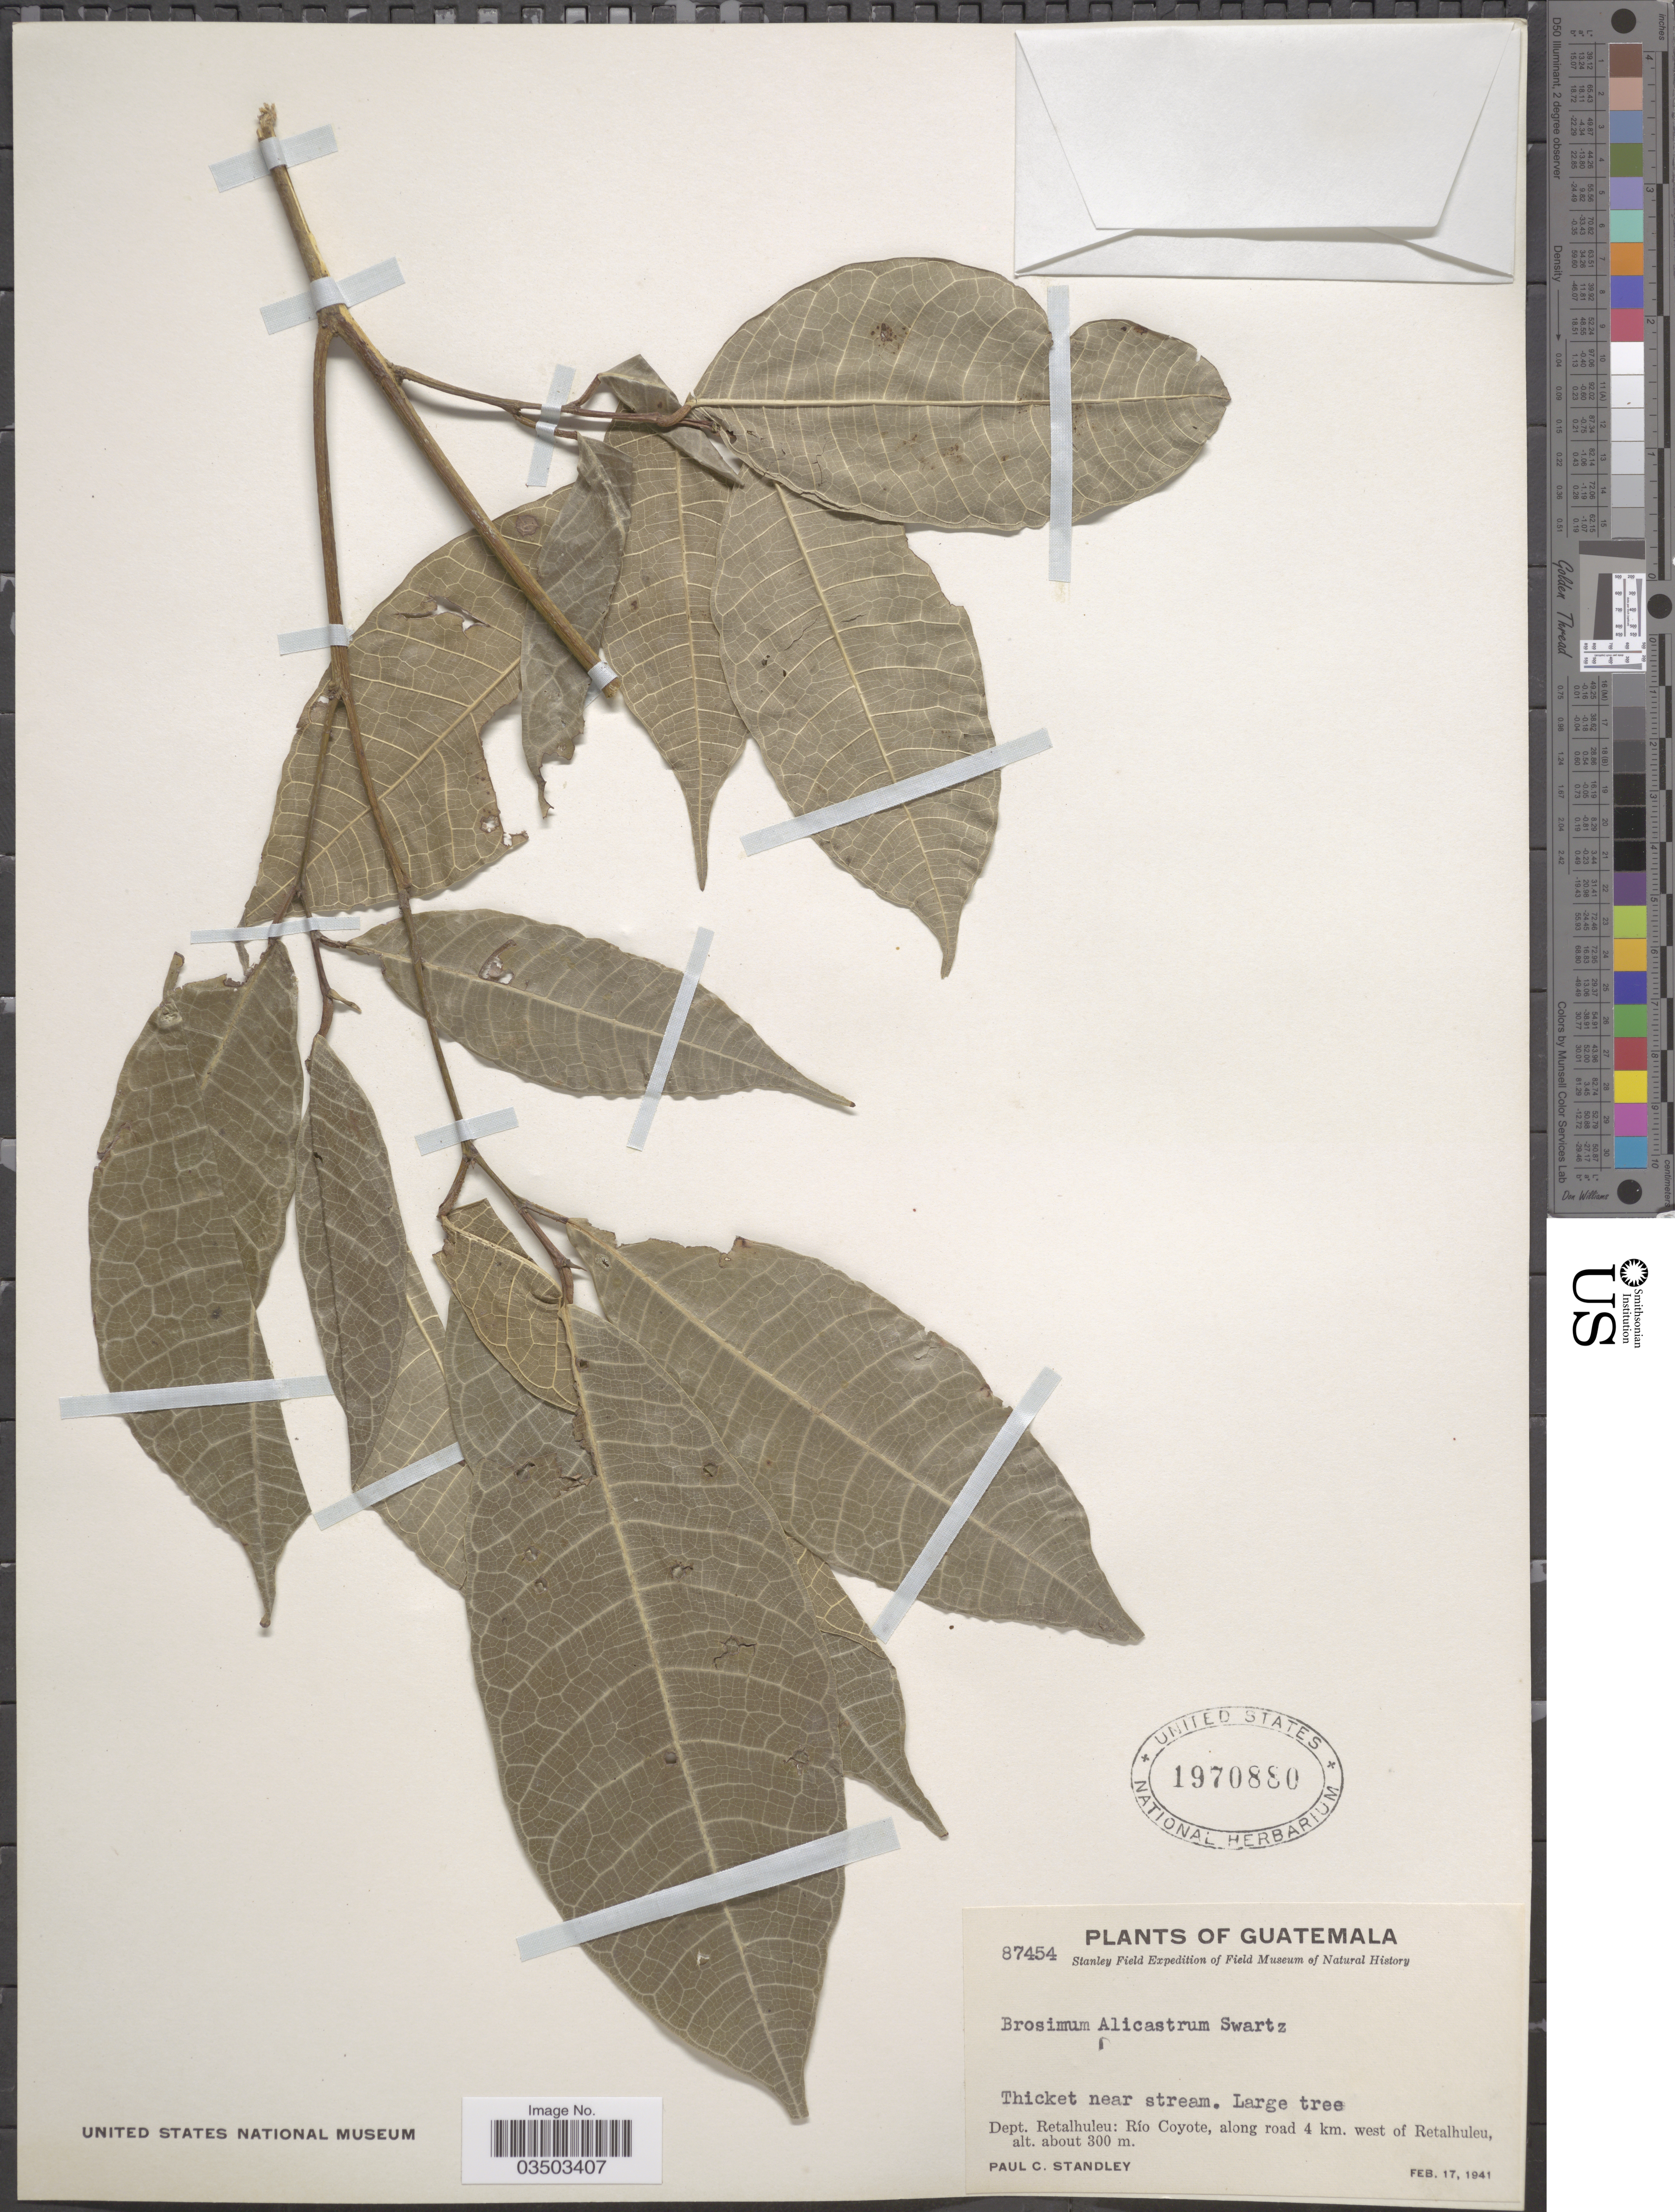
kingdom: Plantae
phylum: Tracheophyta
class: Magnoliopsida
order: Rosales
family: Moraceae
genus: Brosimum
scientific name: Brosimum alicastrum subsp. alicastrum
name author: Sw.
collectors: P. C. Standley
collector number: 87454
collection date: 1941-02-17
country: Guatemala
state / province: Retalhuleu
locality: Thicket near stream. Dept. Retalhuleu: Río Coyote, along road 4 km. west of Retalhuleu.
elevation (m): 300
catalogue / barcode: US 1970880